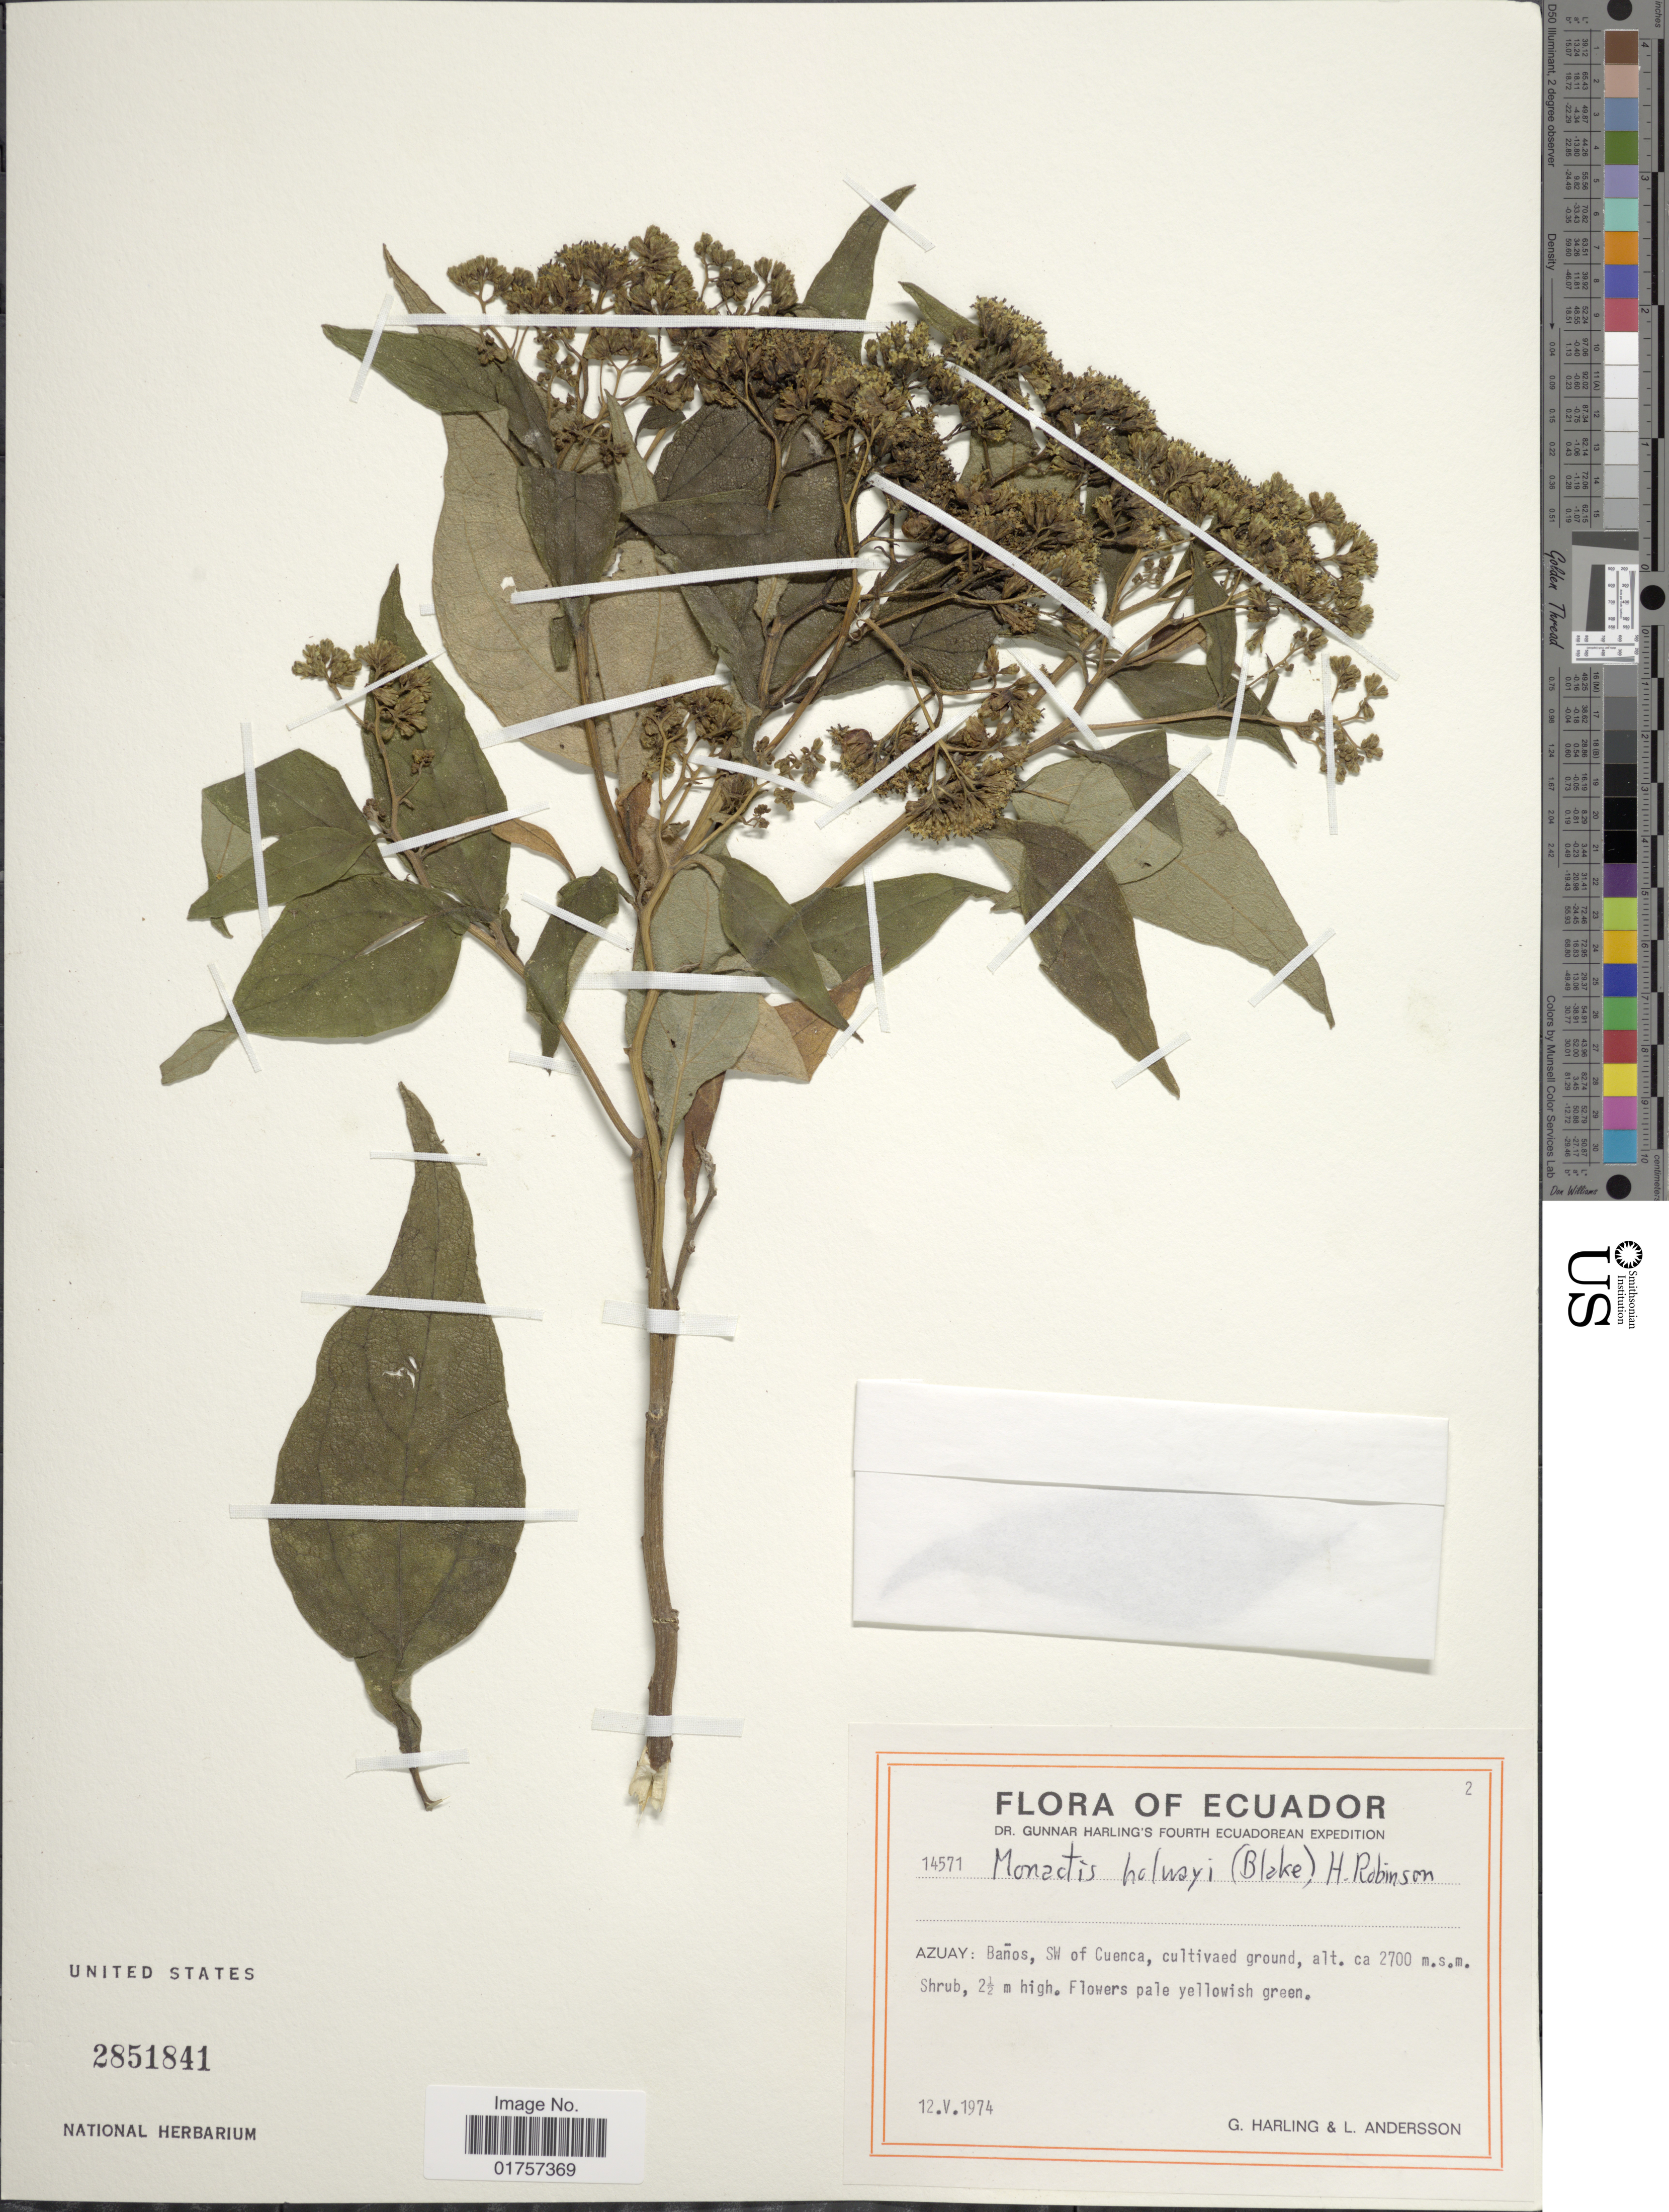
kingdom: Plantae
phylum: Tracheophyta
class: Magnoliopsida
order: Asterales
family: Asteraceae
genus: Monactis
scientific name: Monactis holwayae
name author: (S.F. Blake) H. Rob.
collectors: G. Harling & L. Andersson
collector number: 14571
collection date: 1974-05-12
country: Ecuador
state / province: Azuay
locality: Baños, SW of Cuenca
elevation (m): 2700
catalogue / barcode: US 2851841